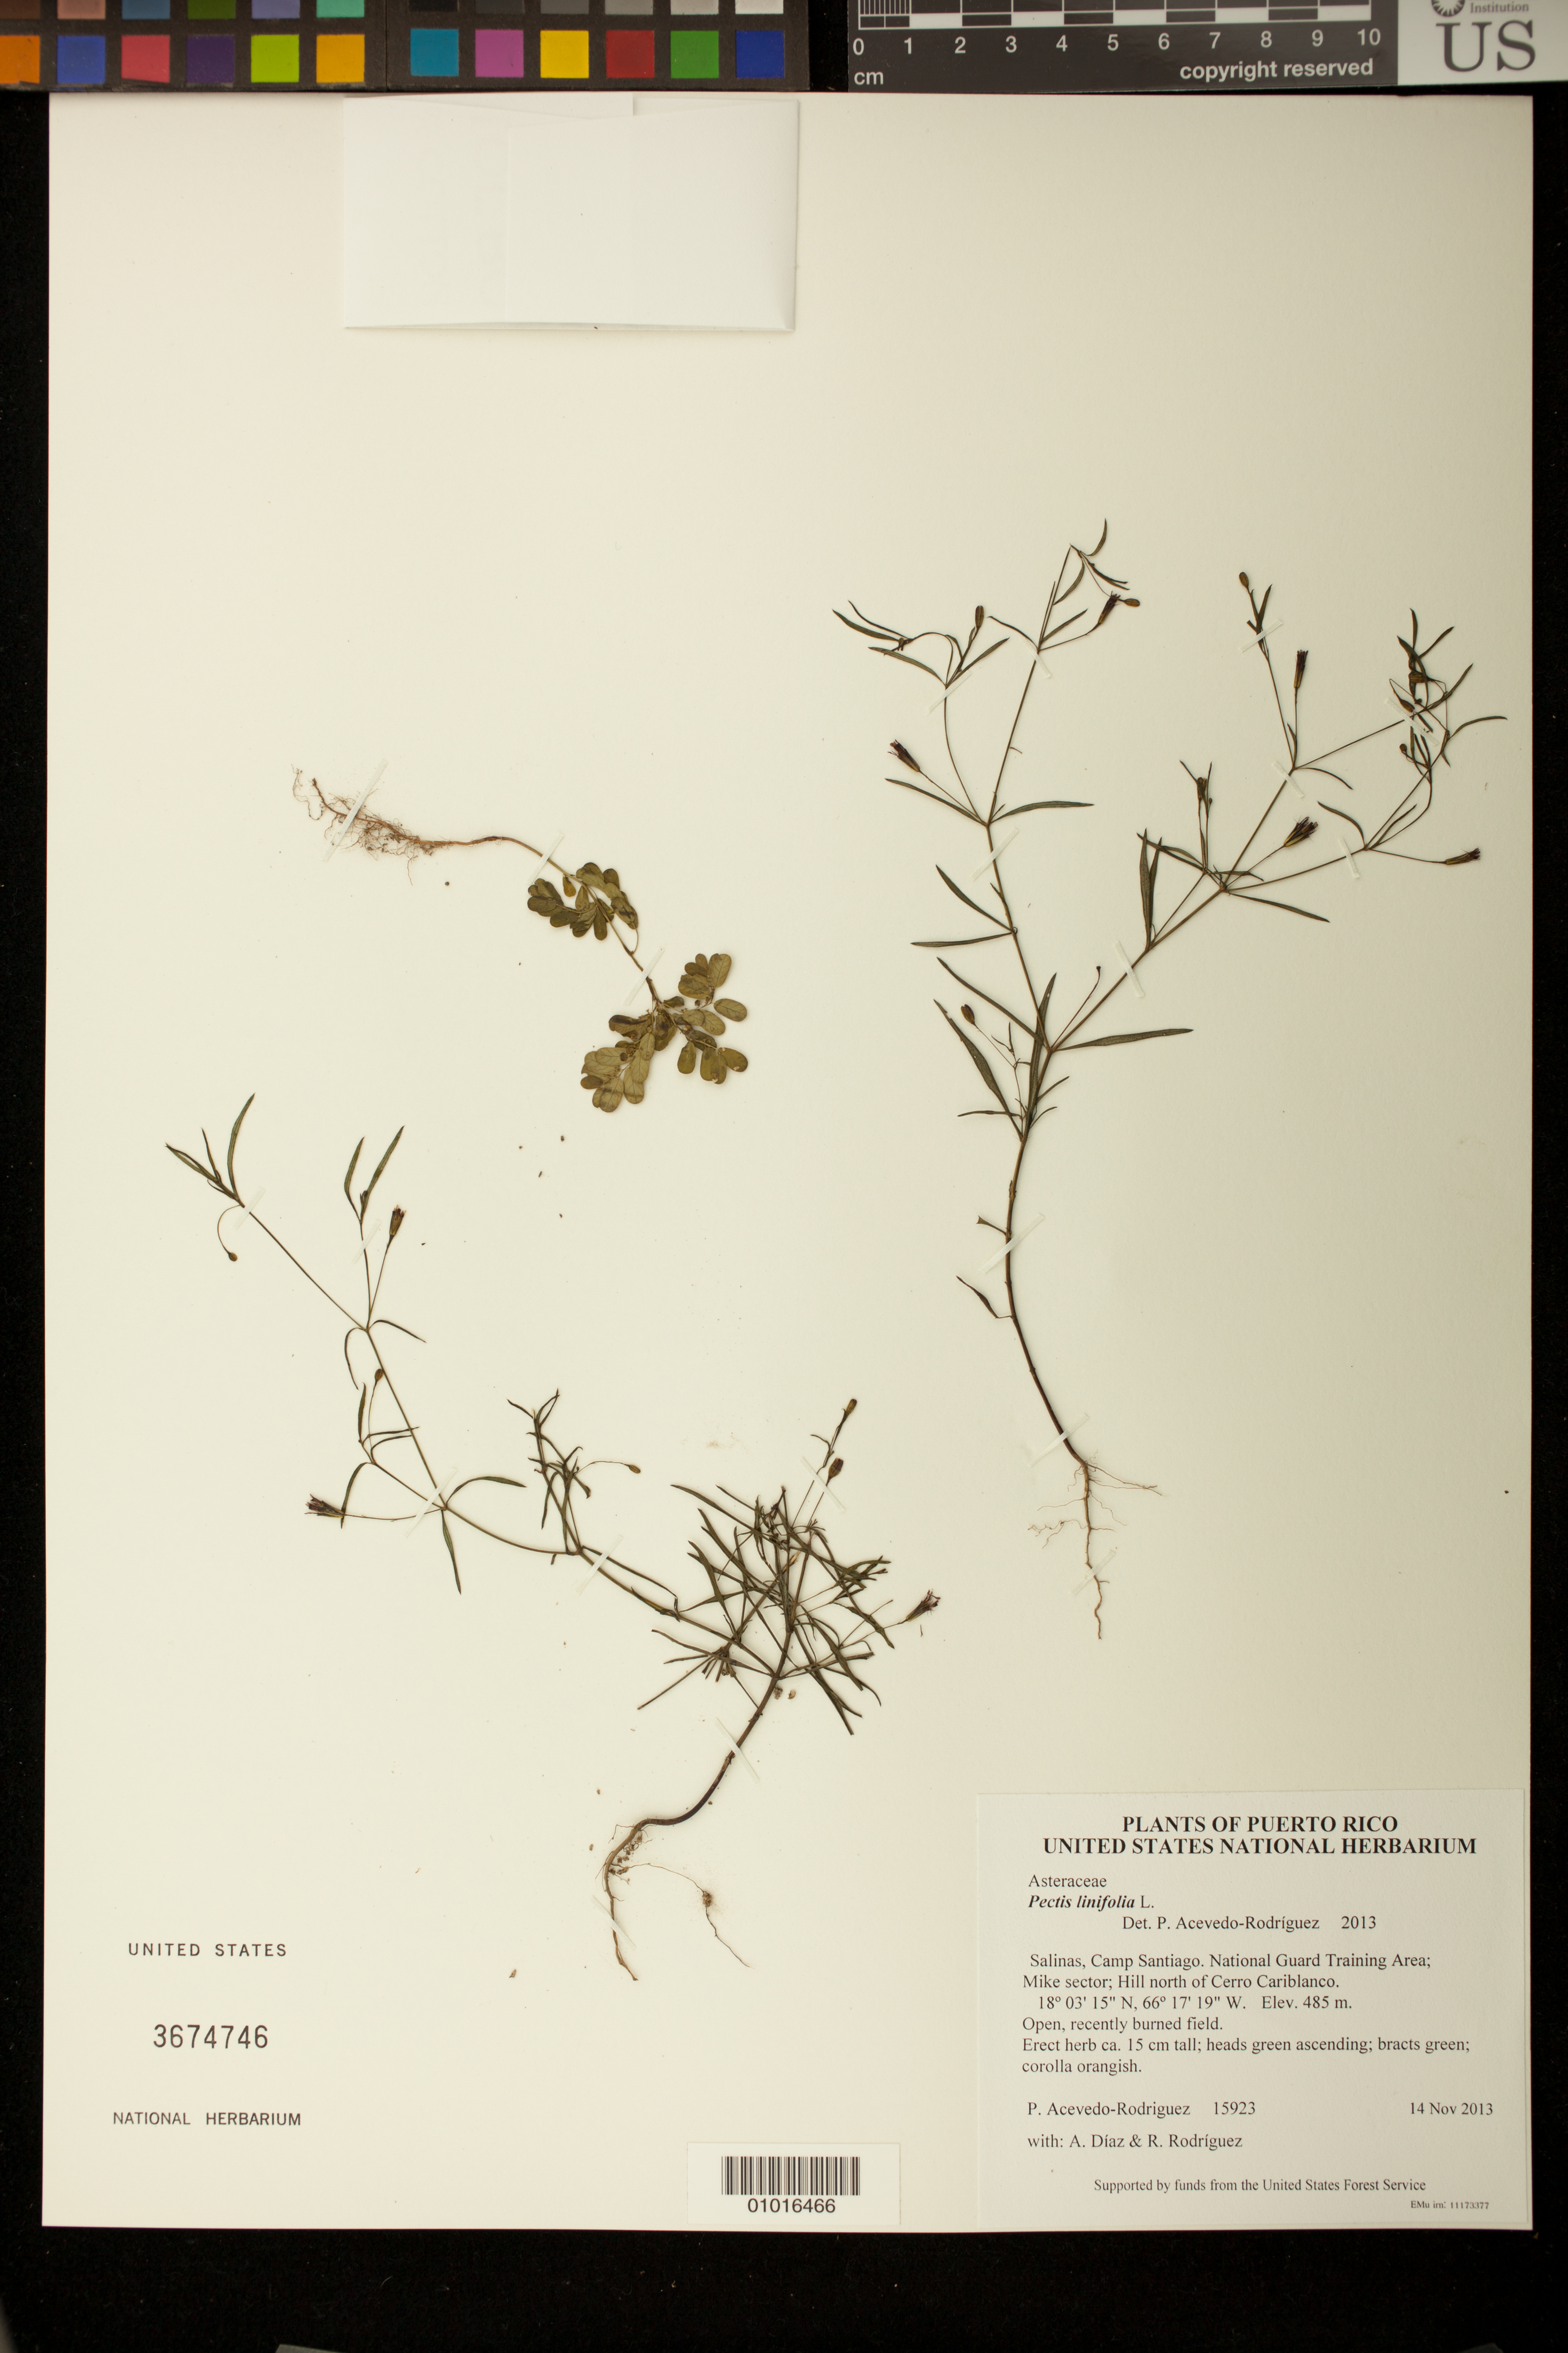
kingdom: Plantae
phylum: Tracheophyta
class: Magnoliopsida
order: Asterales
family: Asteraceae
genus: Pectis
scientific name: Pectis linifolia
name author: L.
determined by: Acevedo-Rodríguez, P., (BOT), Smithsonian Institution - National Museum of Natural History (UNITED STATES)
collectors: P. Acevedo-Rodr., A. Díaz & R. Rodríguez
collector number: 15923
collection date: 2013-11-14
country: Puerto Rico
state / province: Salinas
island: Puerto Rico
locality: Camp Santiago. National Guard Training Area; Mike sector; Hill north of Cerro Cariblanco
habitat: Open, recently burned field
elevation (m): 485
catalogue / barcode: US 3674746